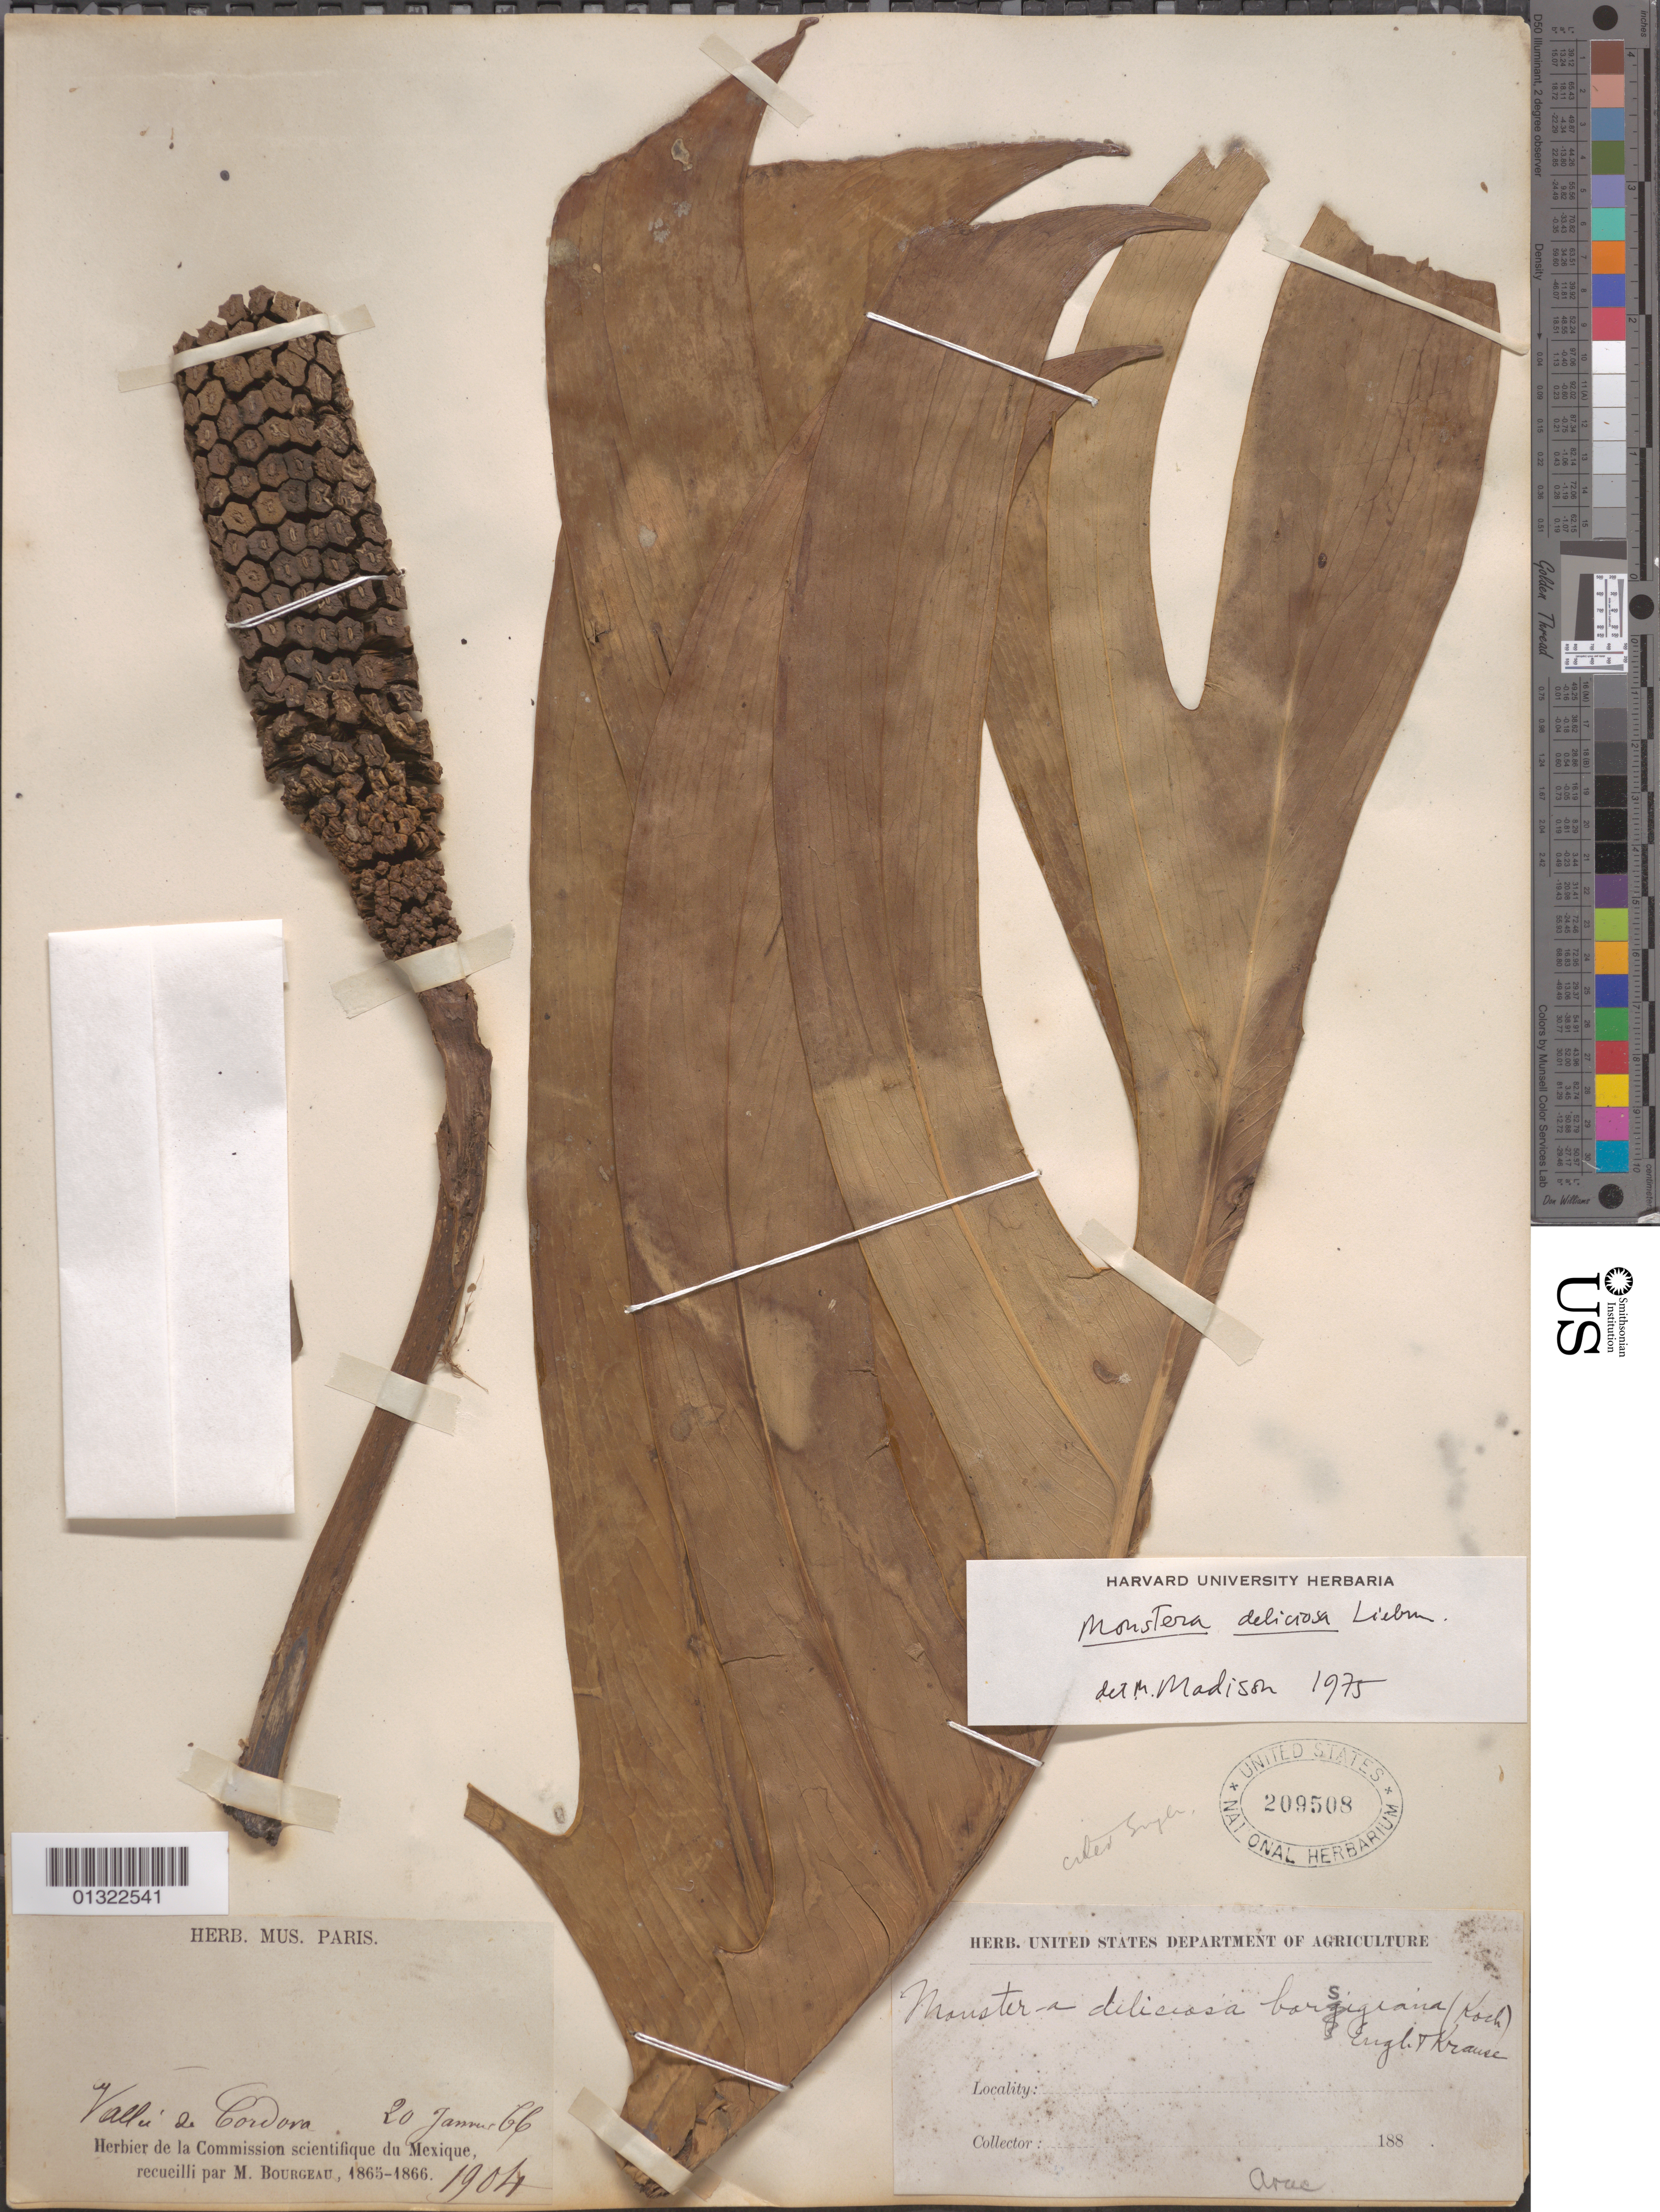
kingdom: Plantae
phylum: Tracheophyta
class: Liliopsida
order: Alismatales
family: Araceae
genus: Monstera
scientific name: Monstera deliciosa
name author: Liebm.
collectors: M. Bourgeau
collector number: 1904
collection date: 1866-01-20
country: Mexico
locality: Vallé de Cordora.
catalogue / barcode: US 209508